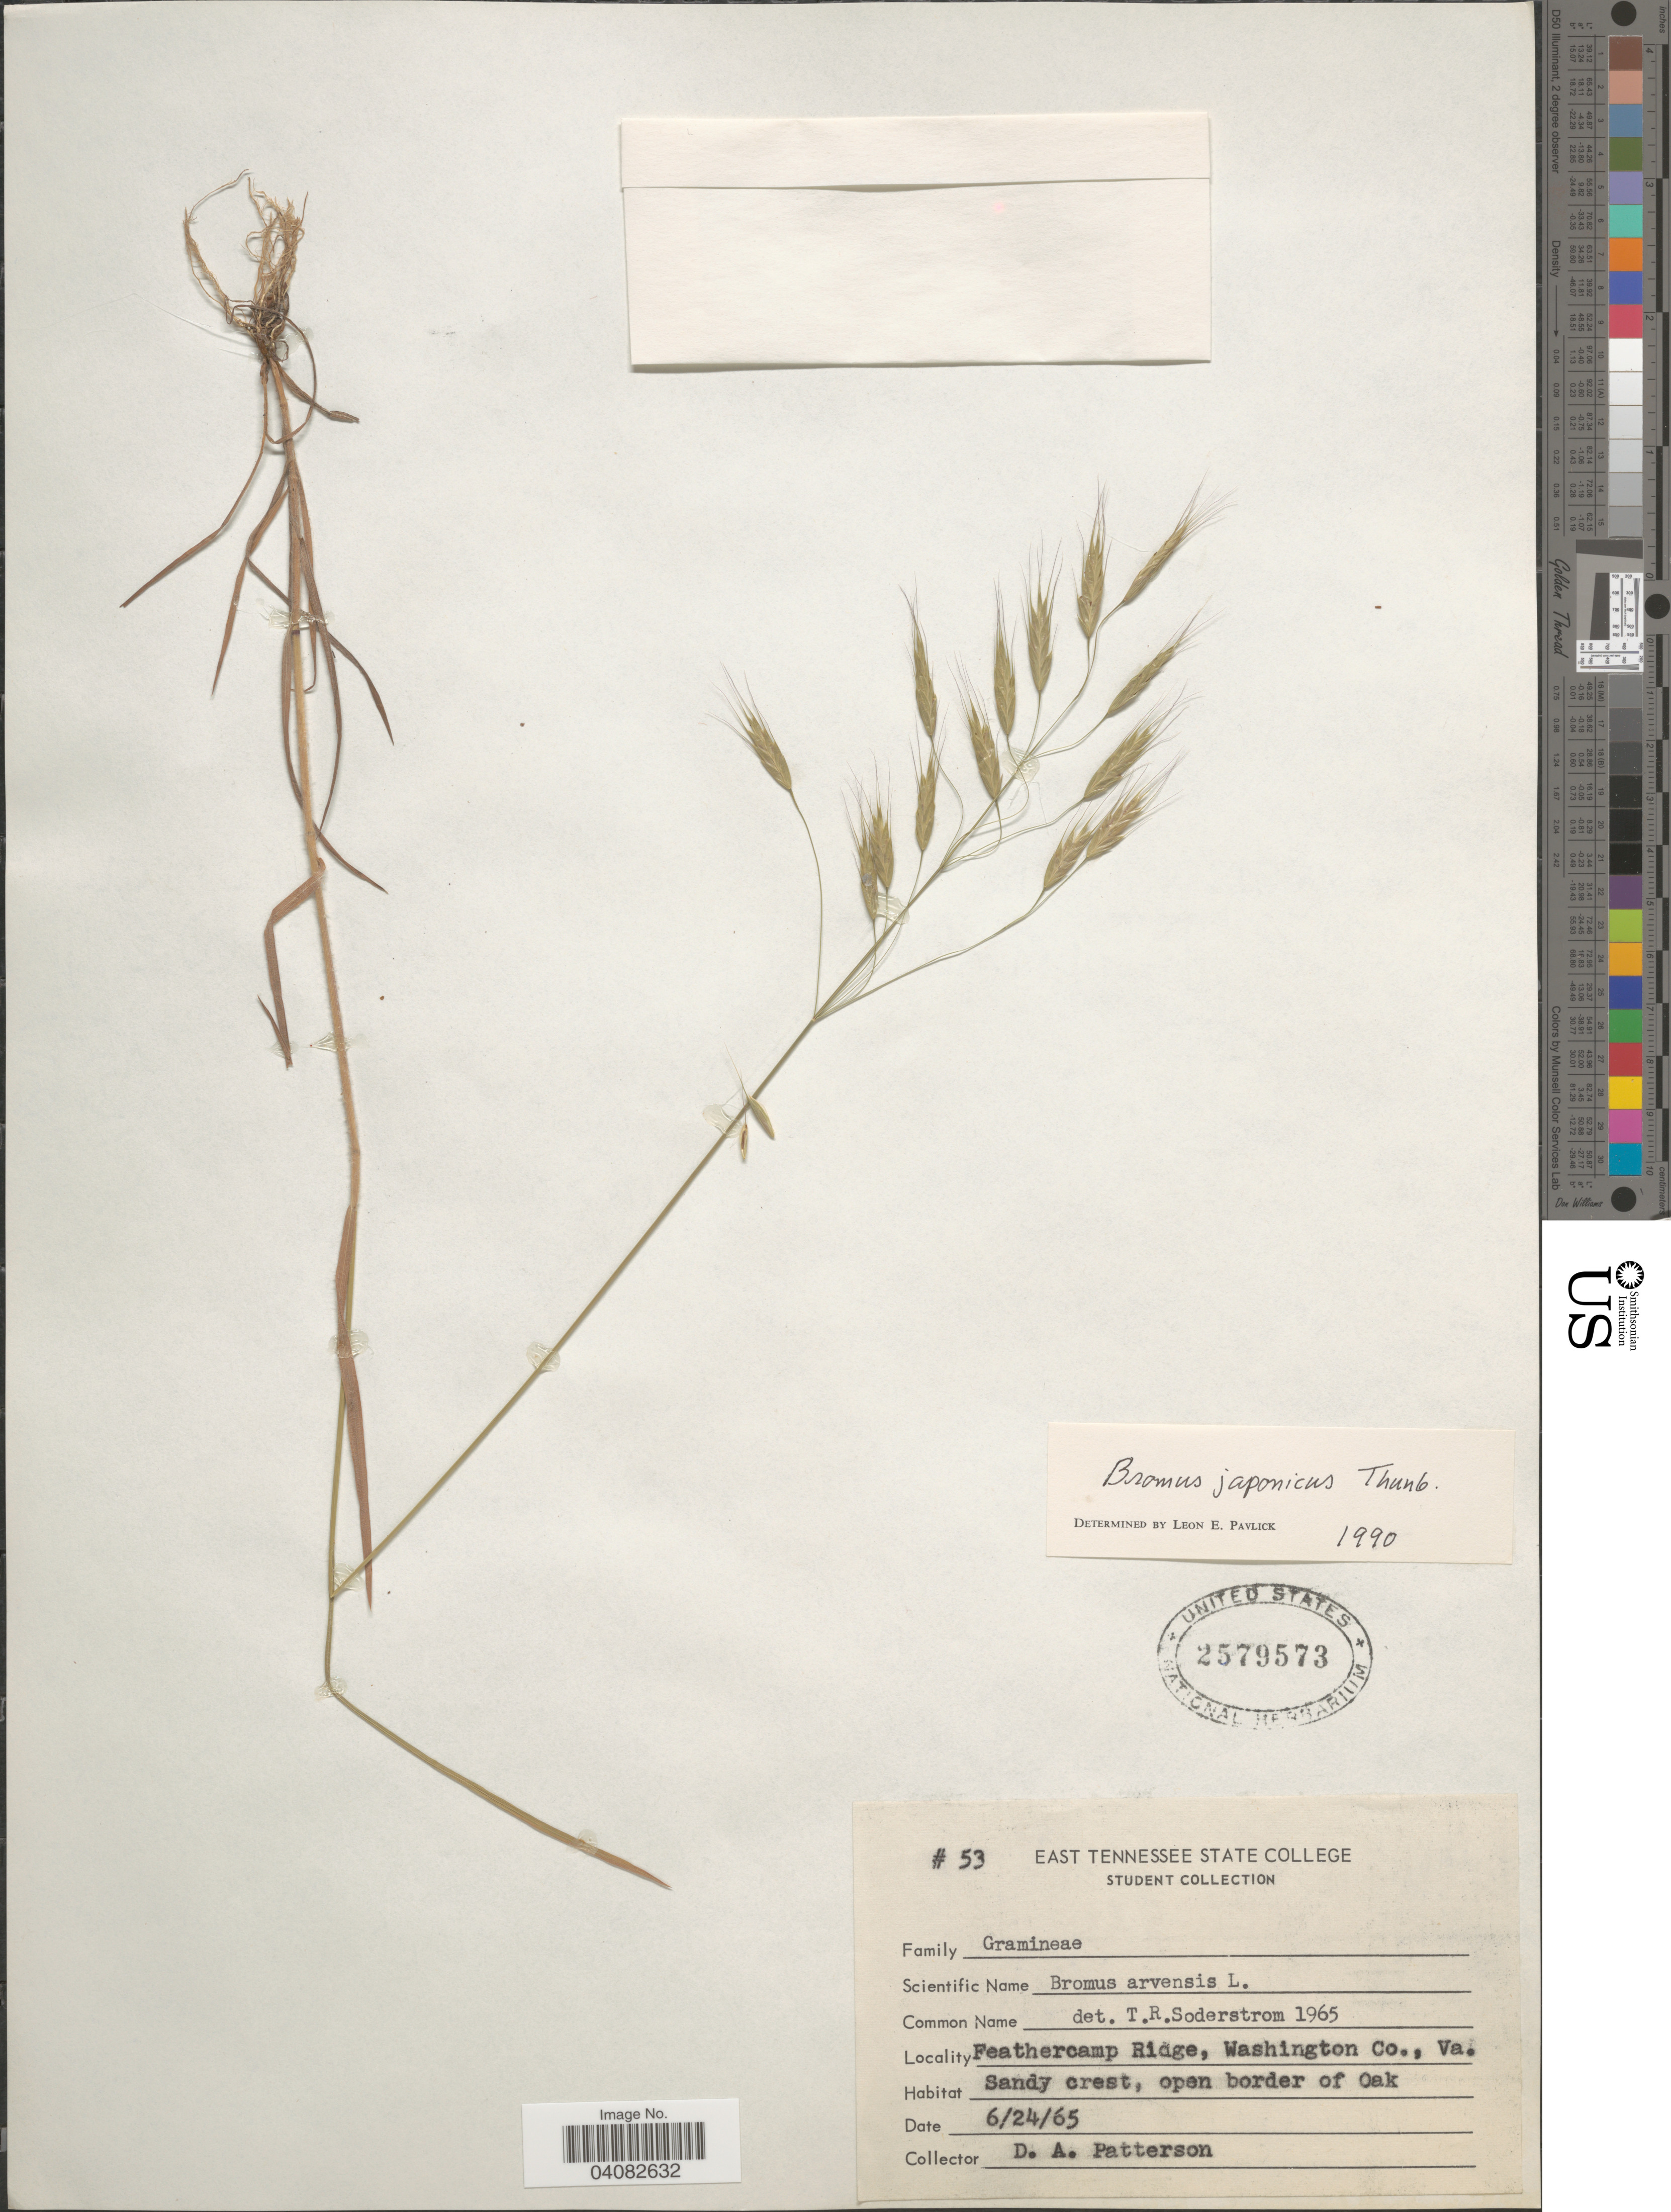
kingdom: Plantae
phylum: Tracheophyta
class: Liliopsida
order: Poales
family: Poaceae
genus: Bromus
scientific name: Bromus japonicus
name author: Houtt.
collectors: D. Patterson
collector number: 53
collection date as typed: Transcribed d/m/y: 24/6/65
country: United States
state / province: Virginia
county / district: Washington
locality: Feathercamp Ridge, Washington Co.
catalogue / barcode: US 2579573